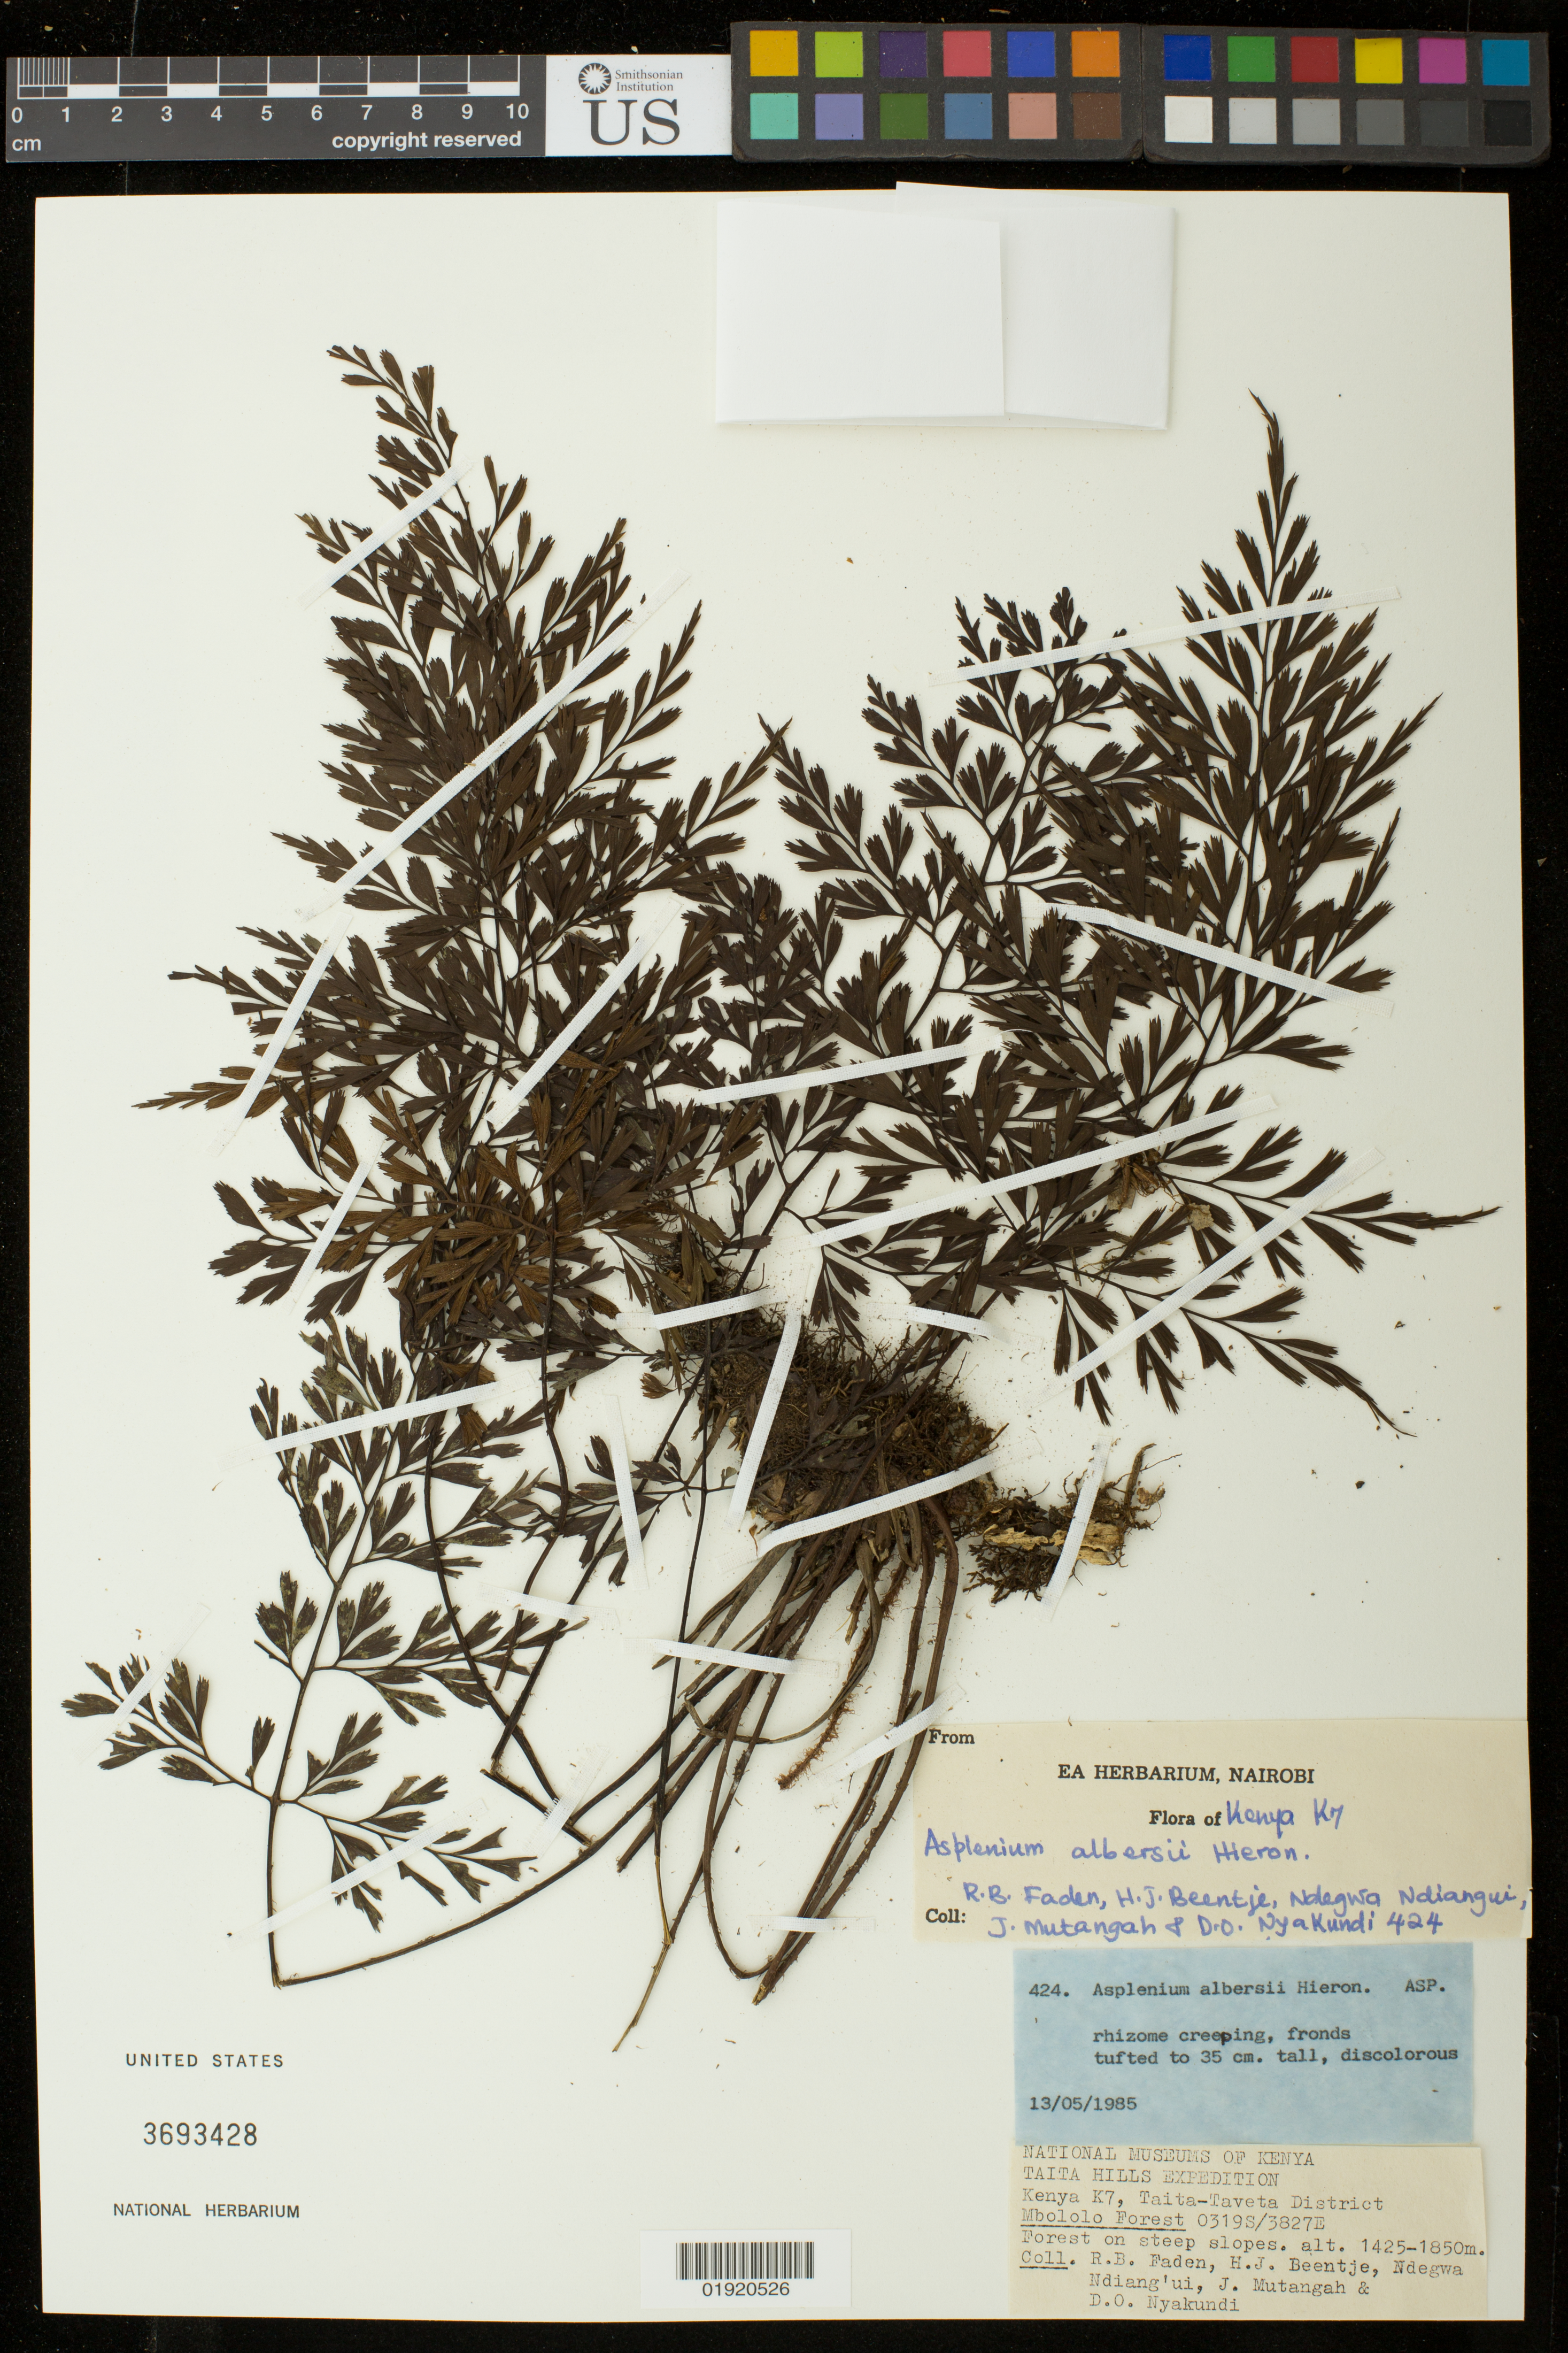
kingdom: Plantae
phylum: Tracheophyta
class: Polypodiopsida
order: Polypodiales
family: Aspleniaceae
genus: Asplenium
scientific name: Asplenium albersii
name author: Hieron.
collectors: R. B. Faden, H. J. Beentje, Ndegwa Ndiang'ui, J. Mutangah & D. Nyakundi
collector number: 424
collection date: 1985-05-13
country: Kenya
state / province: Taita Taveta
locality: Kenya K7, Taita-Taveta District, Taita Hills, Mbololo Forest.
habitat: Forest on steep slopes.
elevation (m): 1425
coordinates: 0319S, 3827E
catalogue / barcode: US 3693428